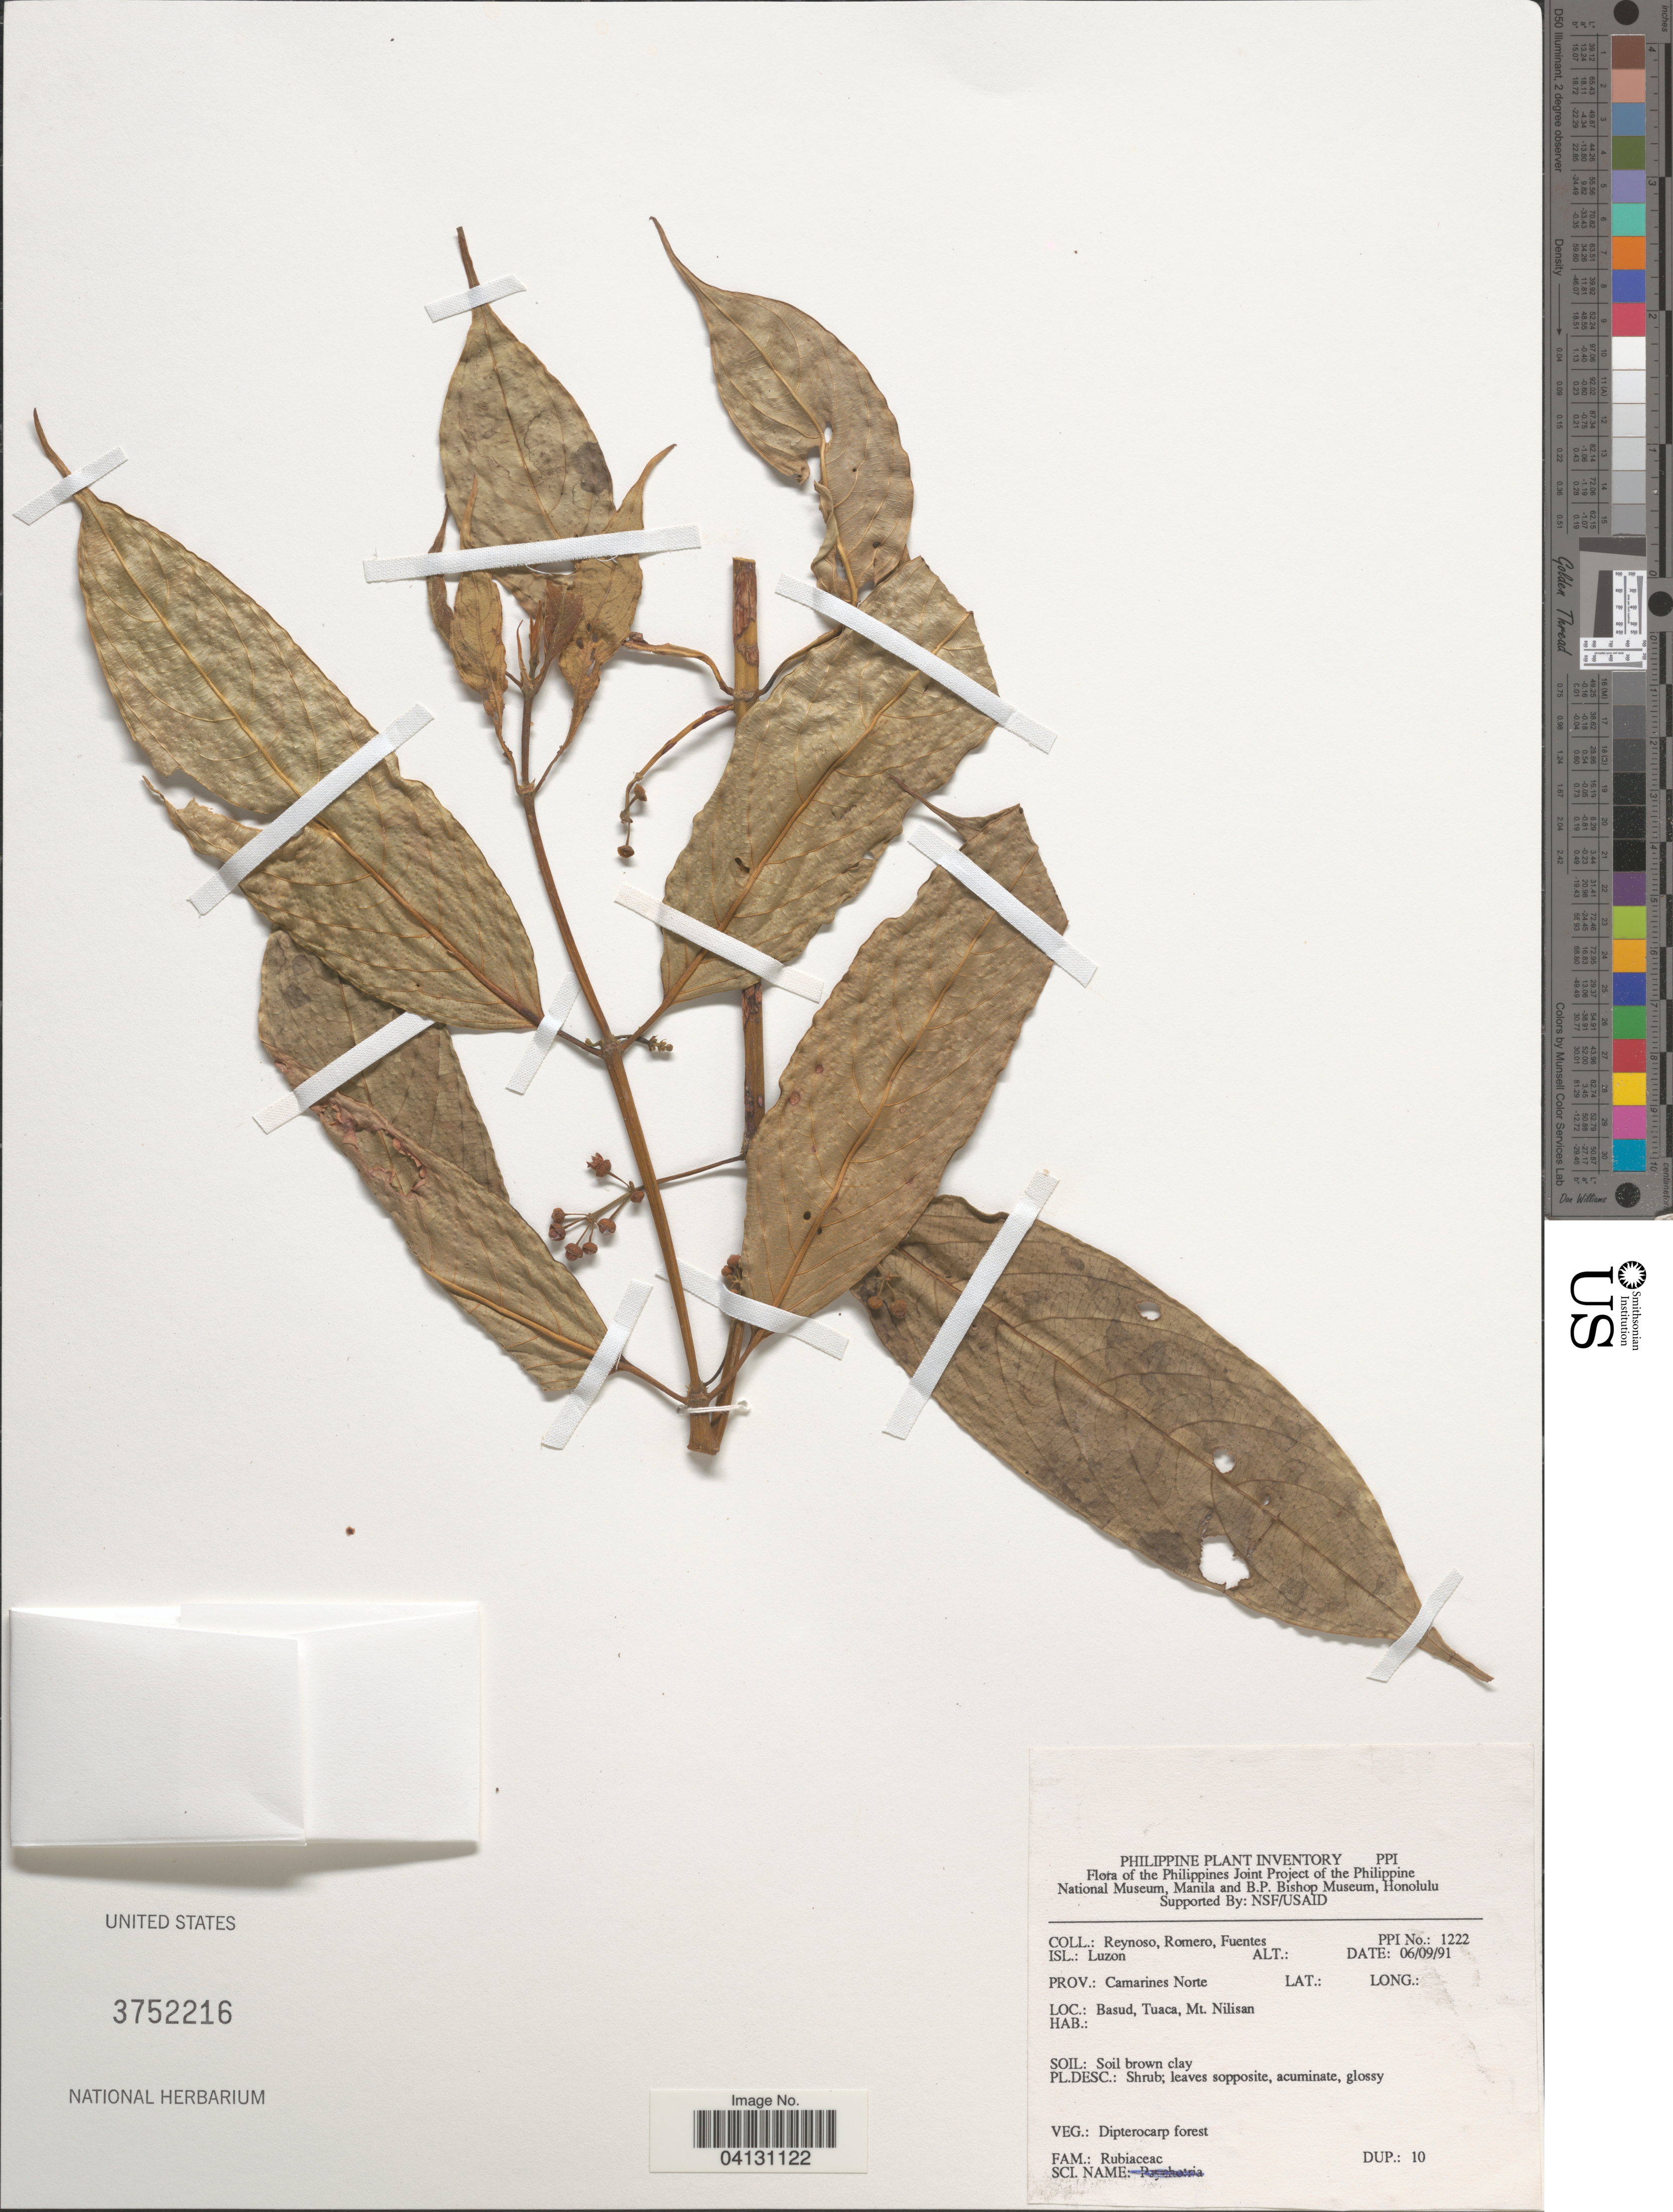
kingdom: Plantae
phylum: Tracheophyta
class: Magnoliopsida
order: Gentianales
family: Rubiaceae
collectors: E. Reynoso, -. Romero & -. Fuentes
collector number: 1222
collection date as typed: Transcribed d/m/y: 6/9/91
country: Philippines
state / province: Bicol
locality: The Philippines Joint Project of the Philippines National Museum, Manila and B.P. Bishop Museum, Honolulu. Isl.: Luzon. Prov.: Camarines Norte. Basud, Tuaca, Mt. Nilisan.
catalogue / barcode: US 3752216